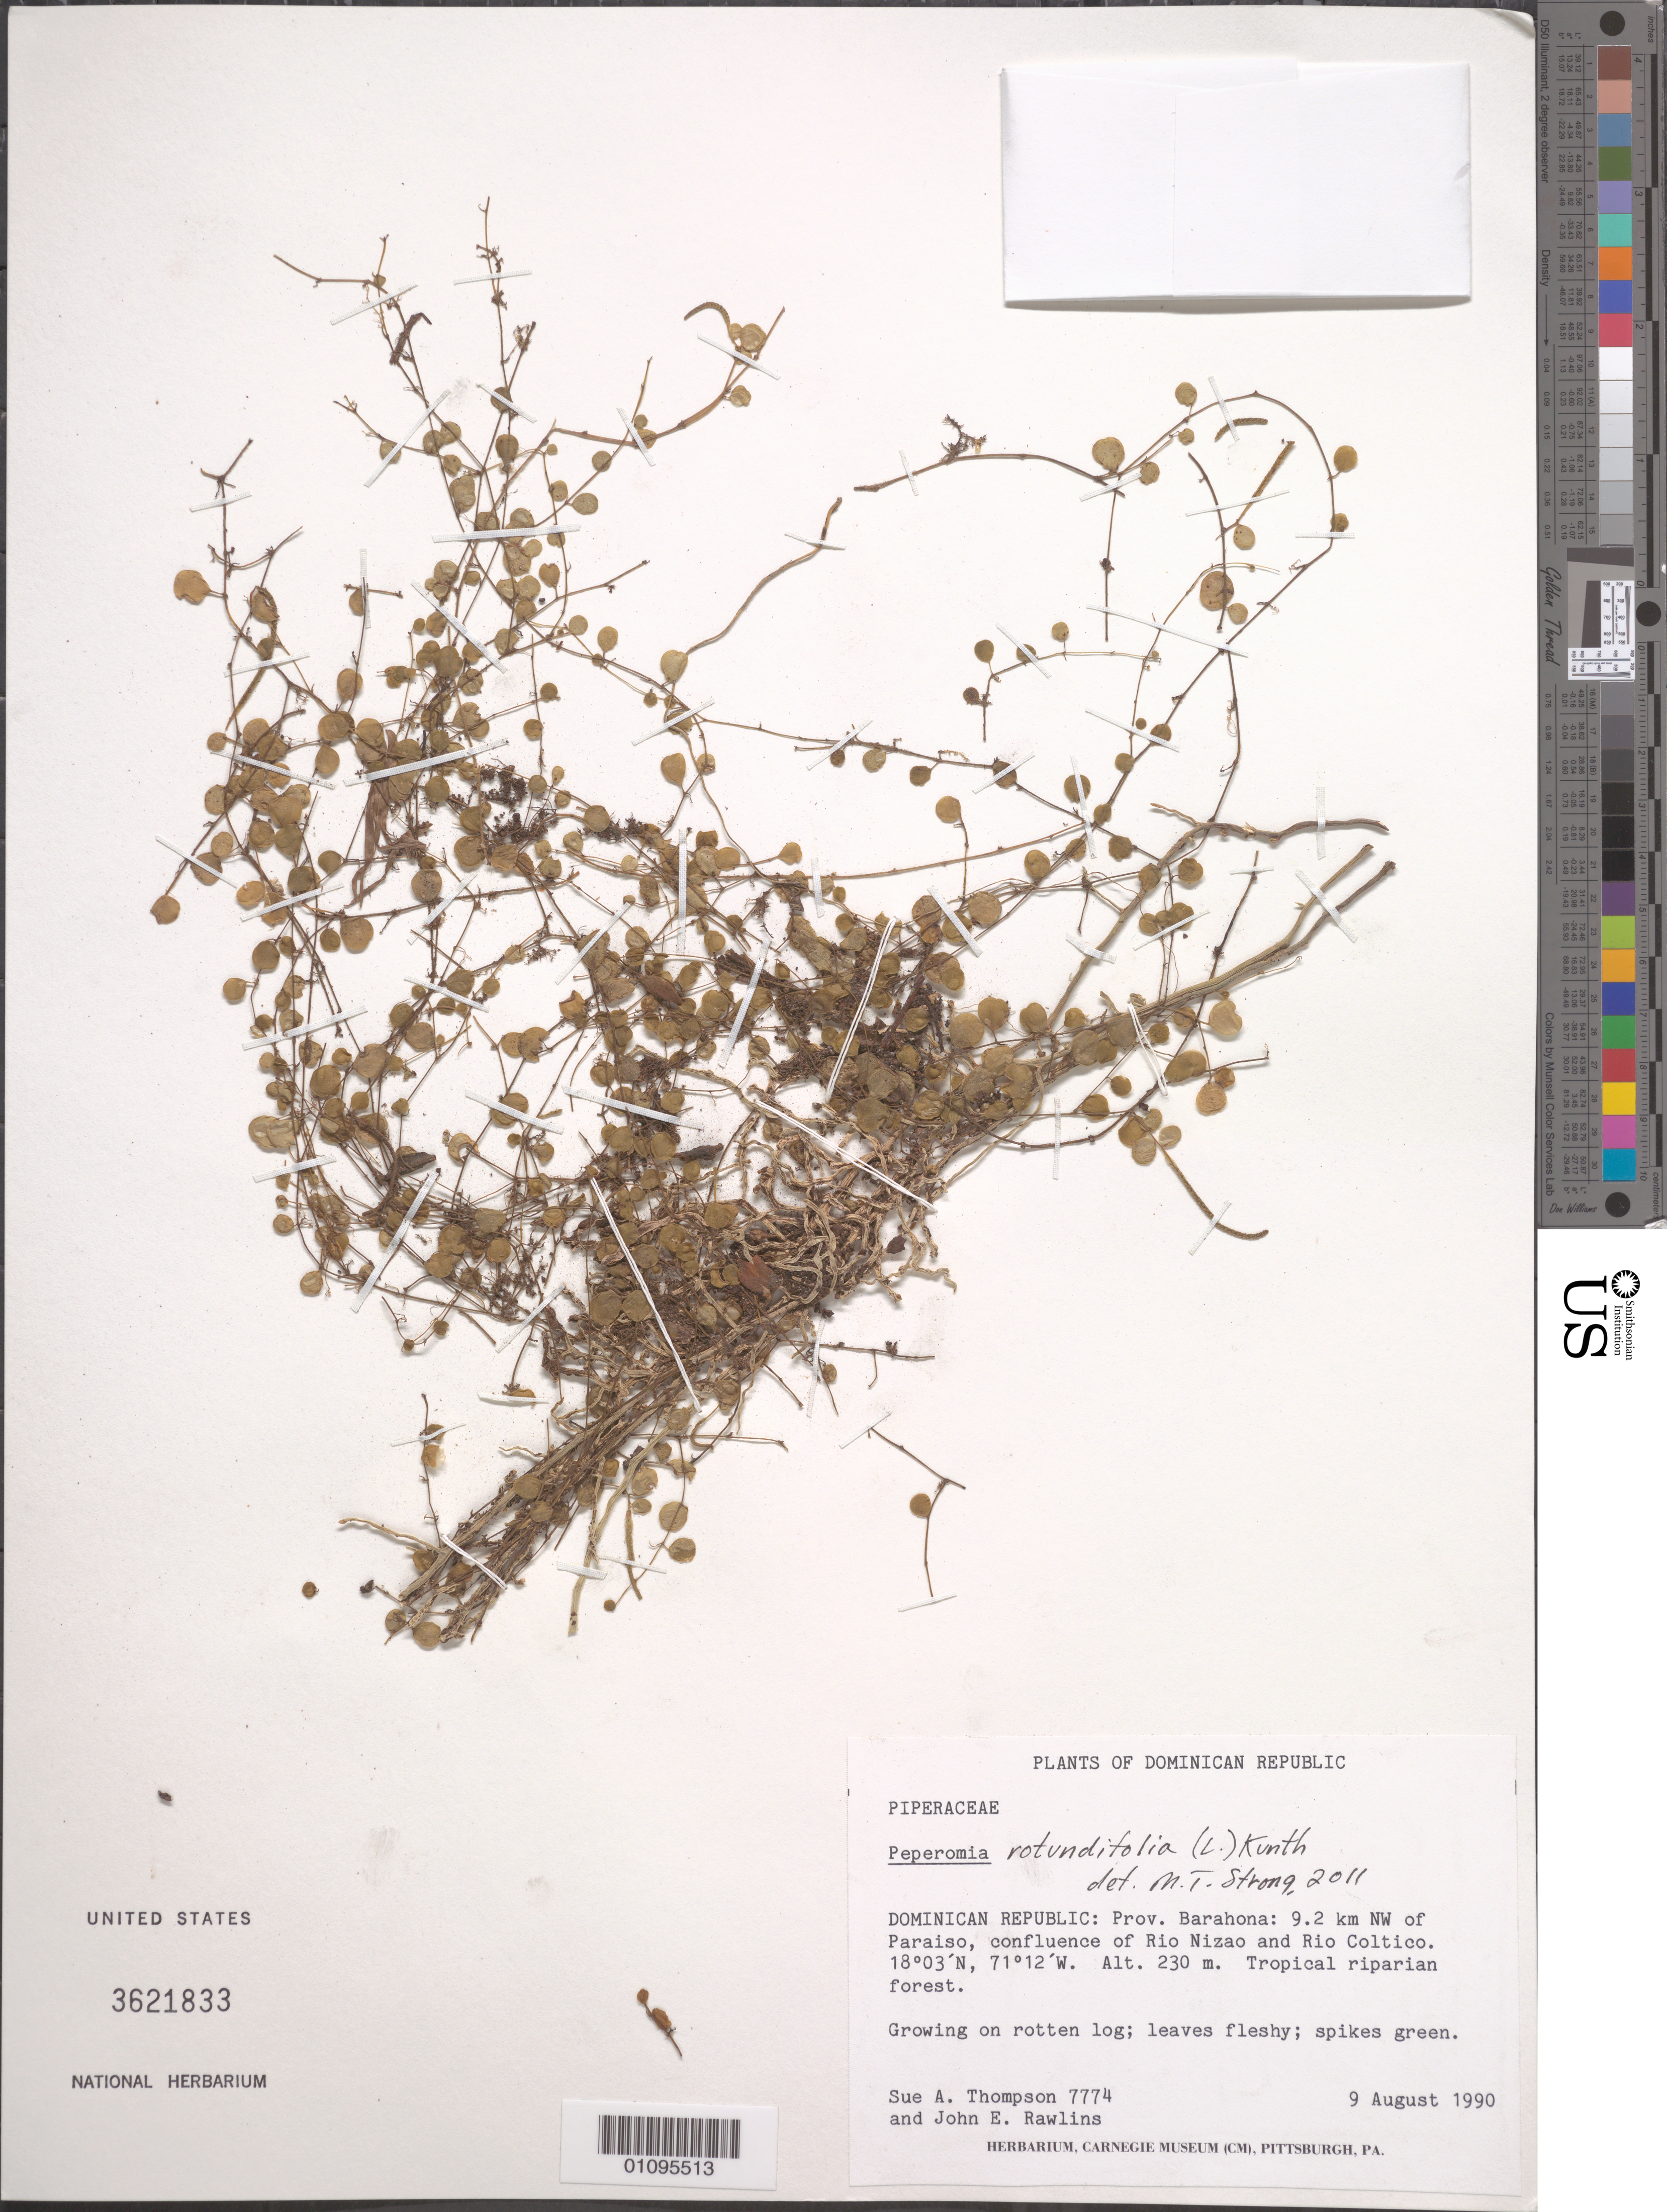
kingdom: Plantae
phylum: Tracheophyta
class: Magnoliopsida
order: Piperales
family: Piperaceae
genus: Peperomia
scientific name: Peperomia rotundifolia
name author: (L.) Kunth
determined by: Strong, M. T., (US), Smithsonian Institution - National Museum of Natural History (UNITED STATES)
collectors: S. A. Thompson & J. Rawlins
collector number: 7774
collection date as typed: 09 Aug 1990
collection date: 1990-08-09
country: Dominican Republic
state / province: Barahona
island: Hispaniola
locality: Paraiso, 9.2 km NW of; confluence of Rio Nizao and Rio Coltico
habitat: Tropical riparian forest; growing on rotten log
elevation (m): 230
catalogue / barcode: US 3621833